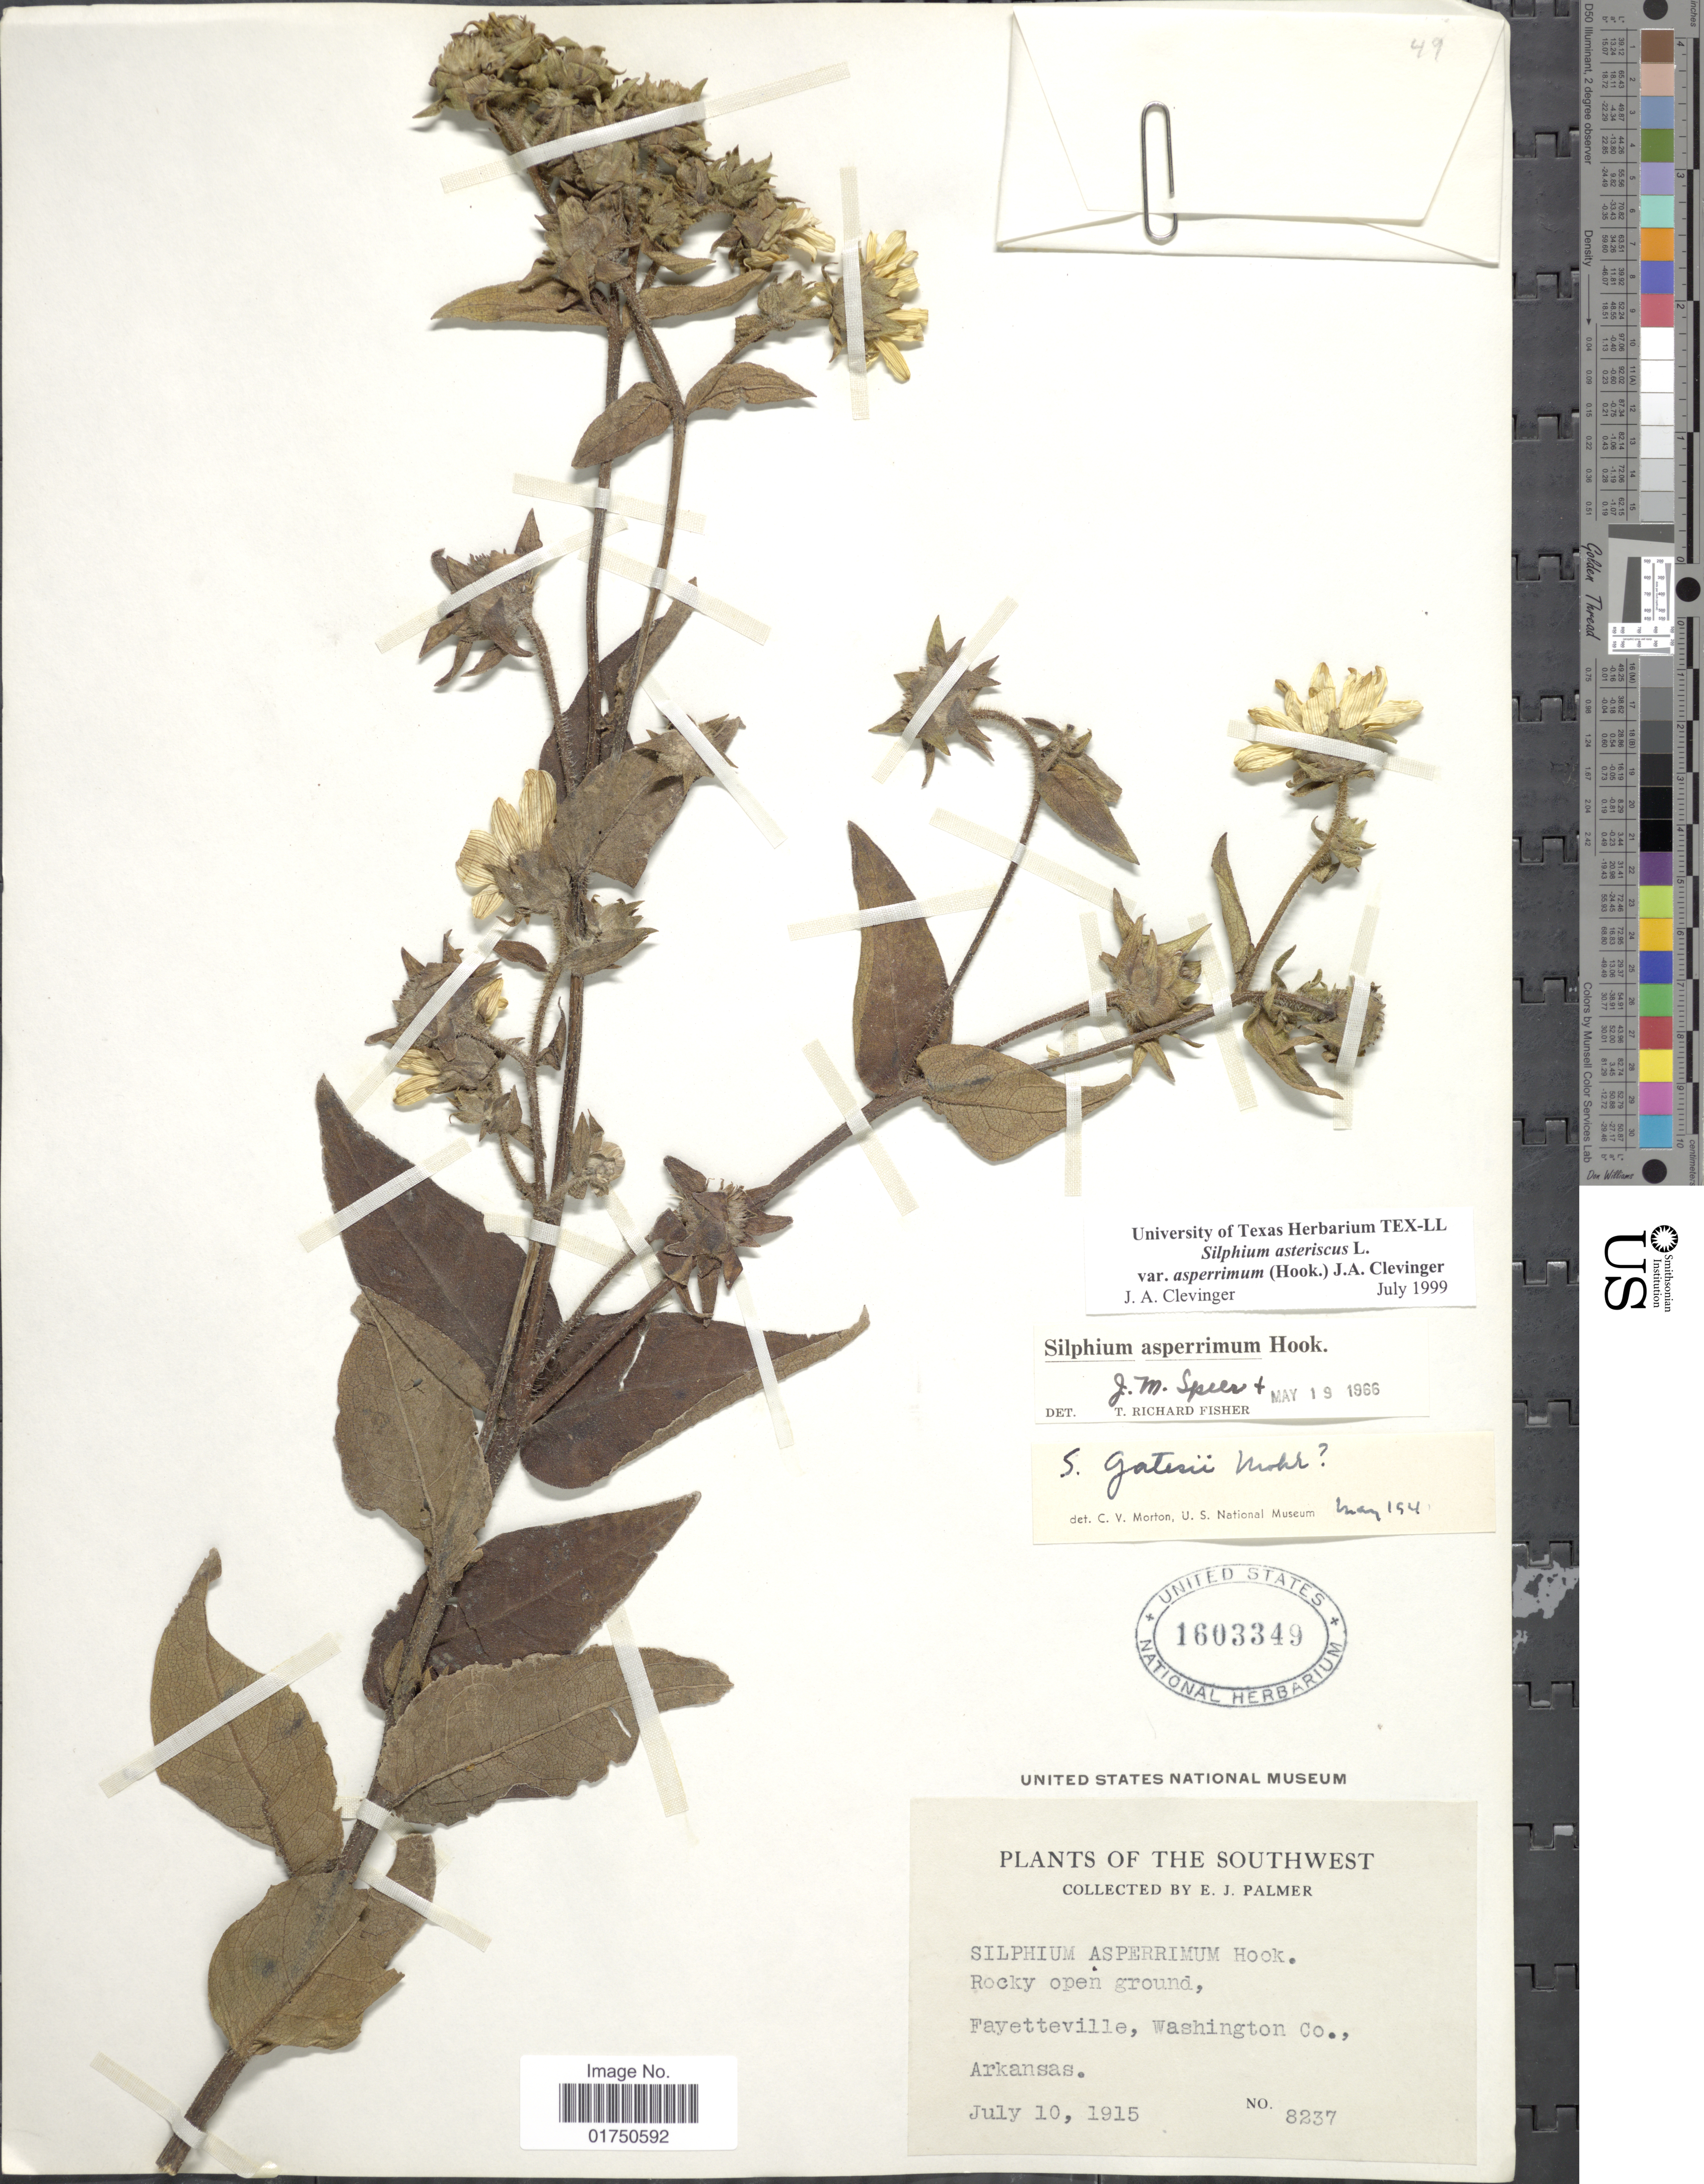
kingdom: Plantae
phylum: Tracheophyta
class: Magnoliopsida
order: Asterales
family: Asteraceae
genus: Silphium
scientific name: Silphium asteriscus var. asperrimum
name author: (Hook.) Clevinger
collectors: E. J. Palmer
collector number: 8237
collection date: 1915-07-10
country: United States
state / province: Arkansas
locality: Southwest. Rocky open ground, Fayetteville, Washington Co., Arkansas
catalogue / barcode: US 1603349